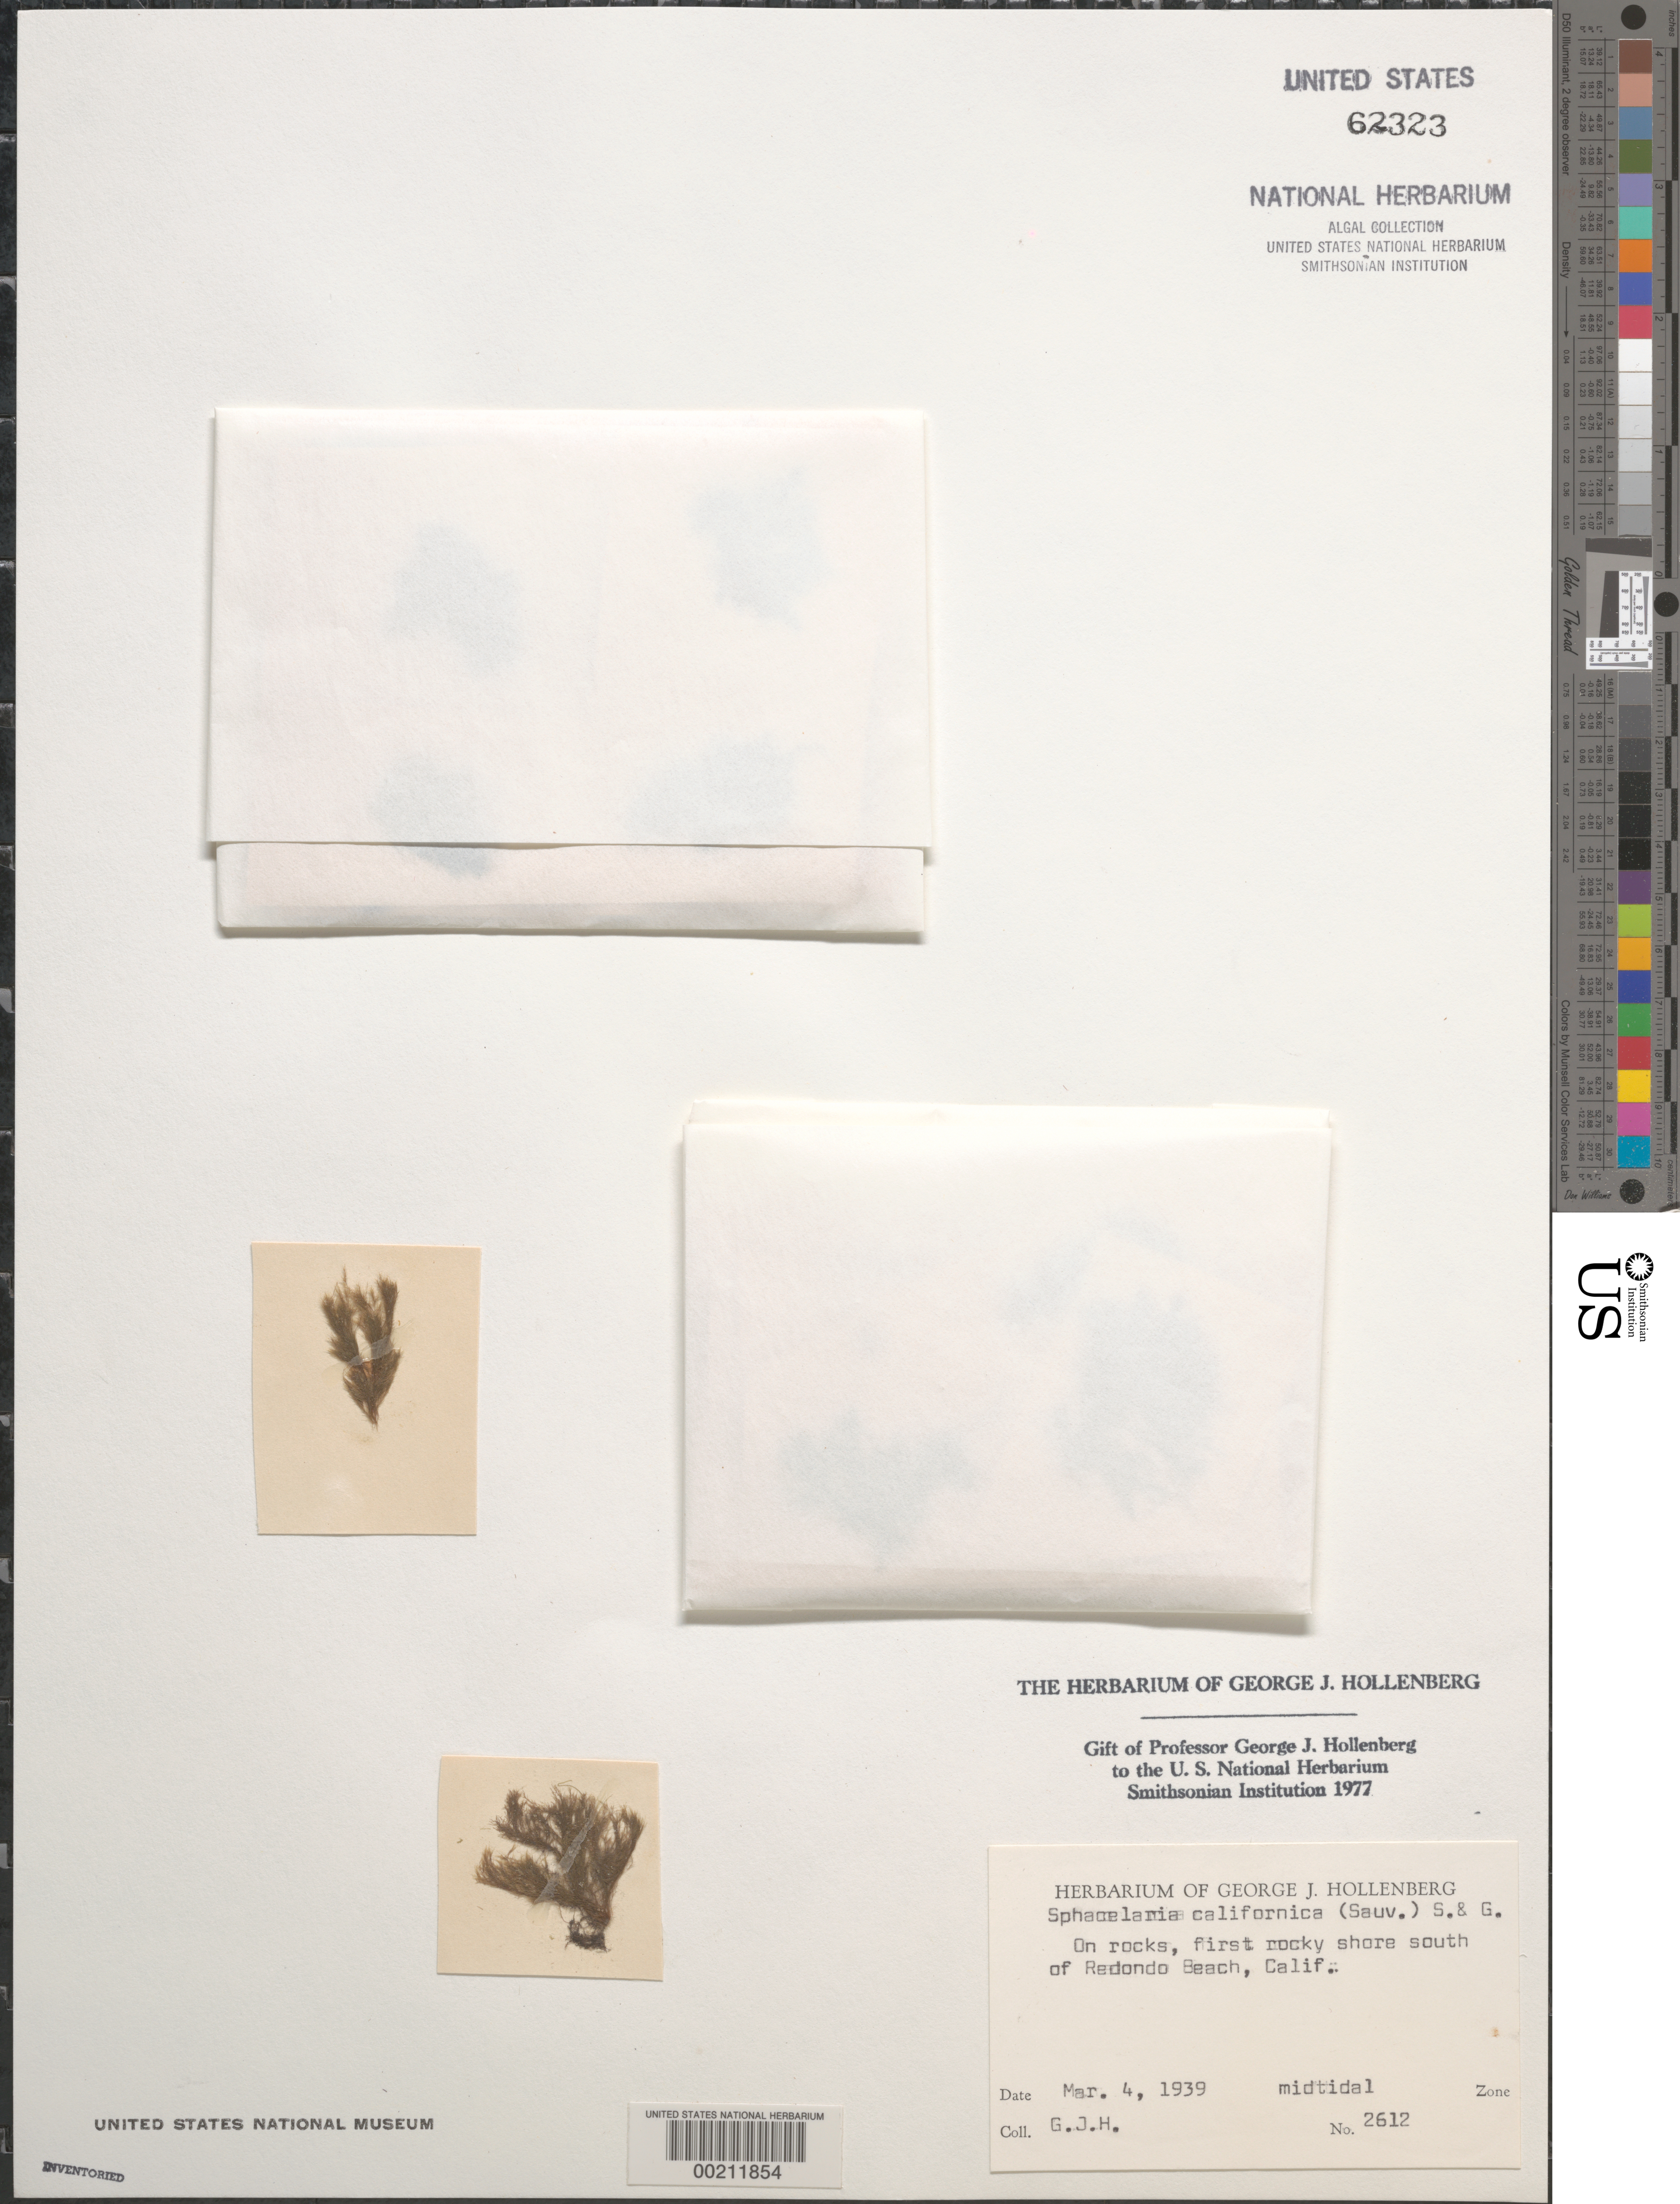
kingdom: Chromista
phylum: Ochrophyta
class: Phaeophyceae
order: Sphacelariales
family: Sphacelariaceae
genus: Sphacelaria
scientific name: Sphacelaria californica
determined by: Hollenberg, George J.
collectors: G. Hollenberg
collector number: GJH 2612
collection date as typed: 04 Mar 1939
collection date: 1939-03-04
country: United States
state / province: California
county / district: Los Angeles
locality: First rocky shore south of Redondo Beach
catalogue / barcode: US 62323